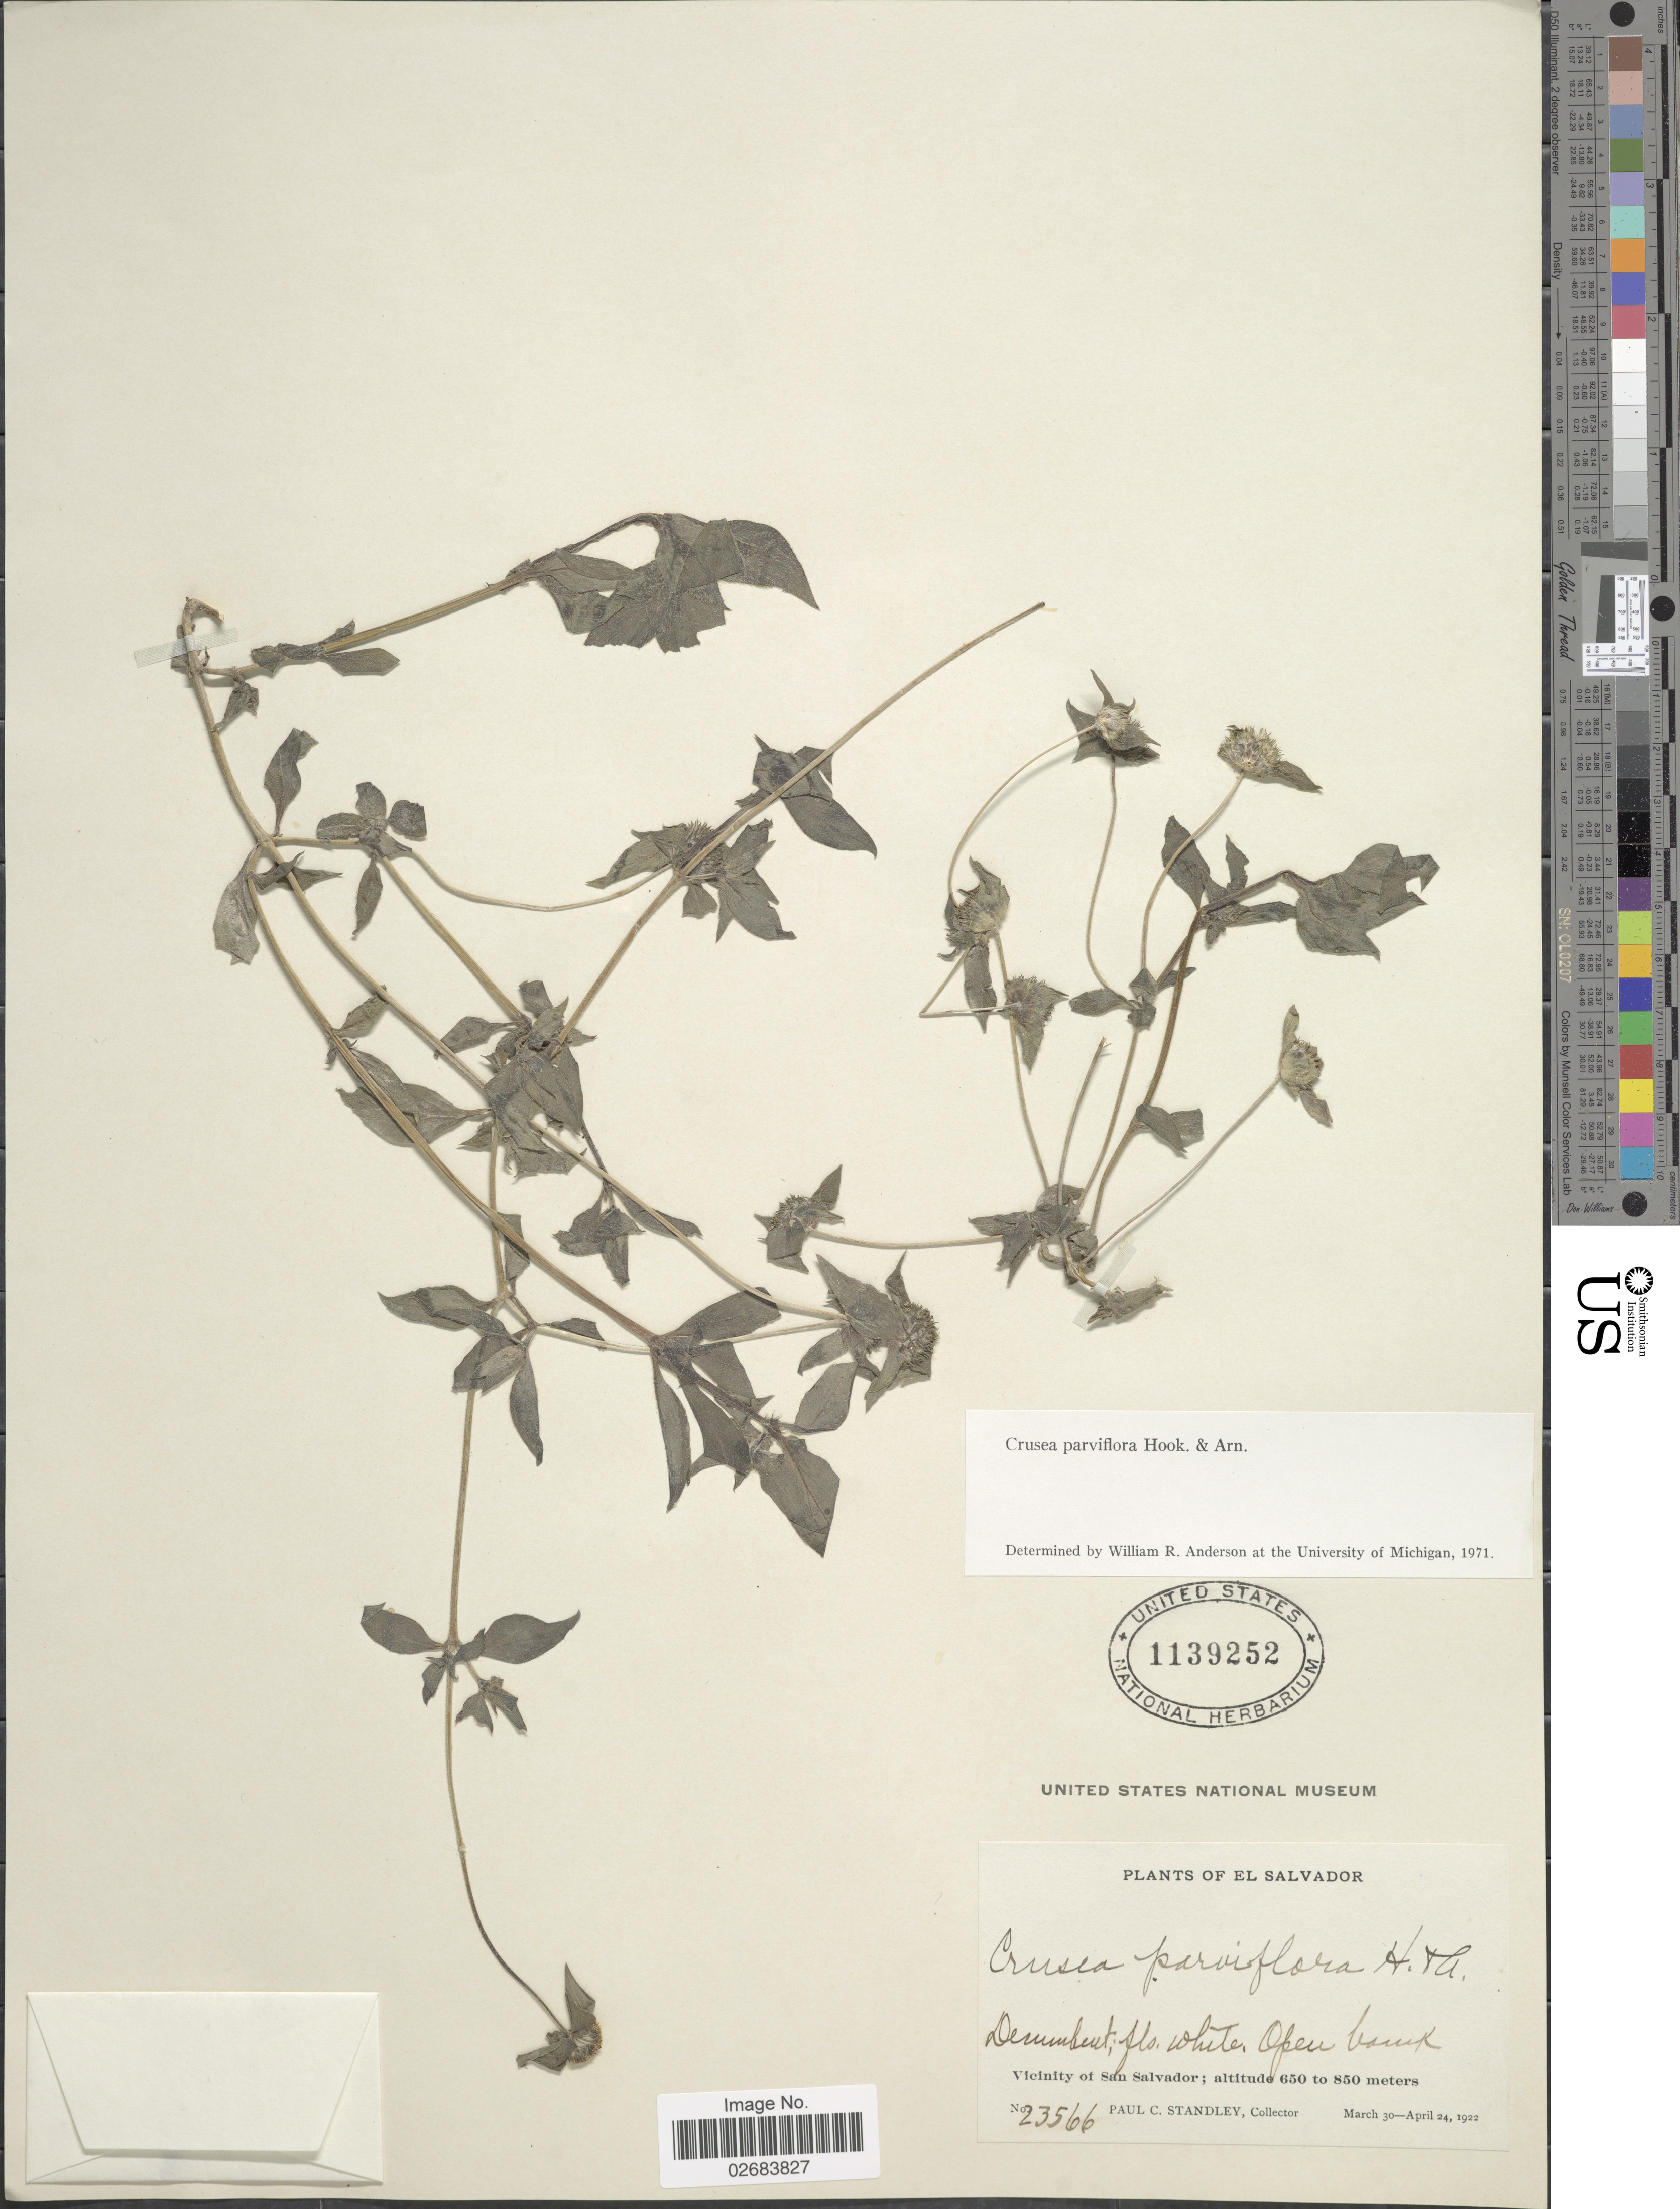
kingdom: Plantae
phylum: Tracheophyta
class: Magnoliopsida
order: Gentianales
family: Rubiaceae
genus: Crusea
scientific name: Crusea parviflora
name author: Hook. & Arn.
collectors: P. C. Standley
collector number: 23566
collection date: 1922-03-30/1922-04-24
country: El Salvador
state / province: San Salvador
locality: Vicinity of San Salvador.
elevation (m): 650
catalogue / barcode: US 1139252